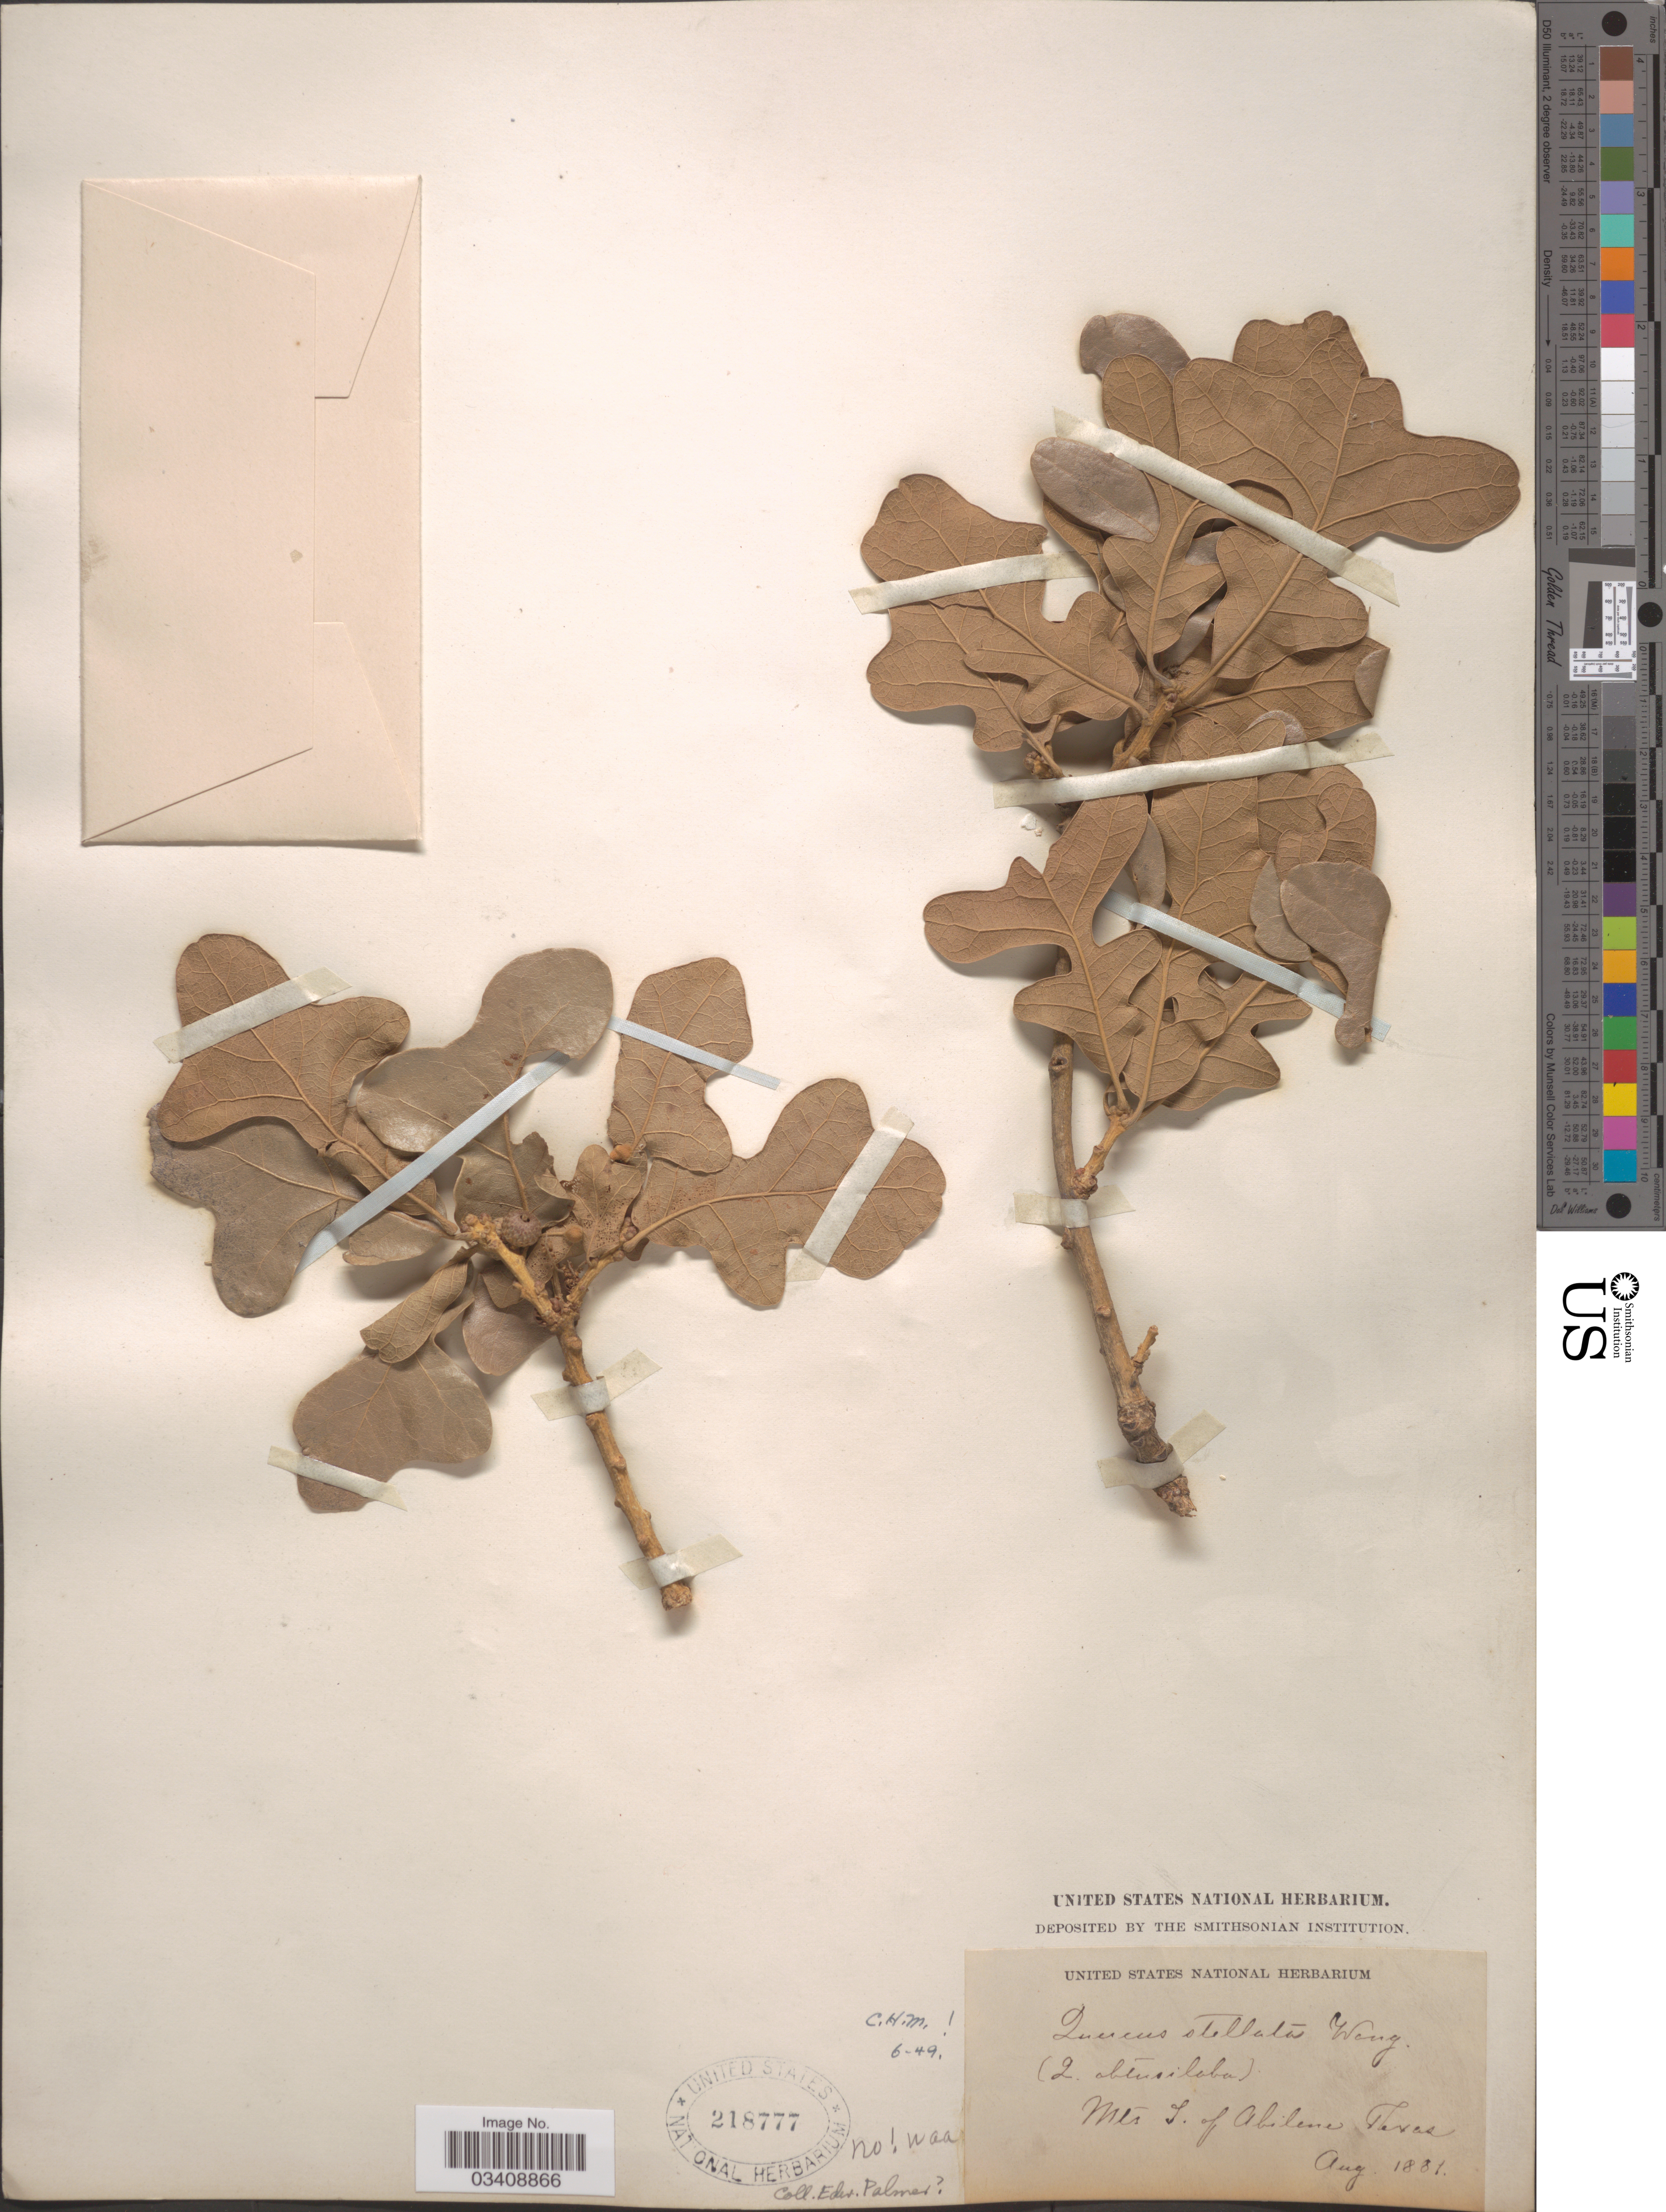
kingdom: Plantae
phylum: Tracheophyta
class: Magnoliopsida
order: Fagales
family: Fagaceae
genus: Quercus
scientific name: Quercus stellata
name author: Wangenh.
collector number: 2?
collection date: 1851-08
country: United States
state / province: Texas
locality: Mt. S. of Abilene.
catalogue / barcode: US 218777